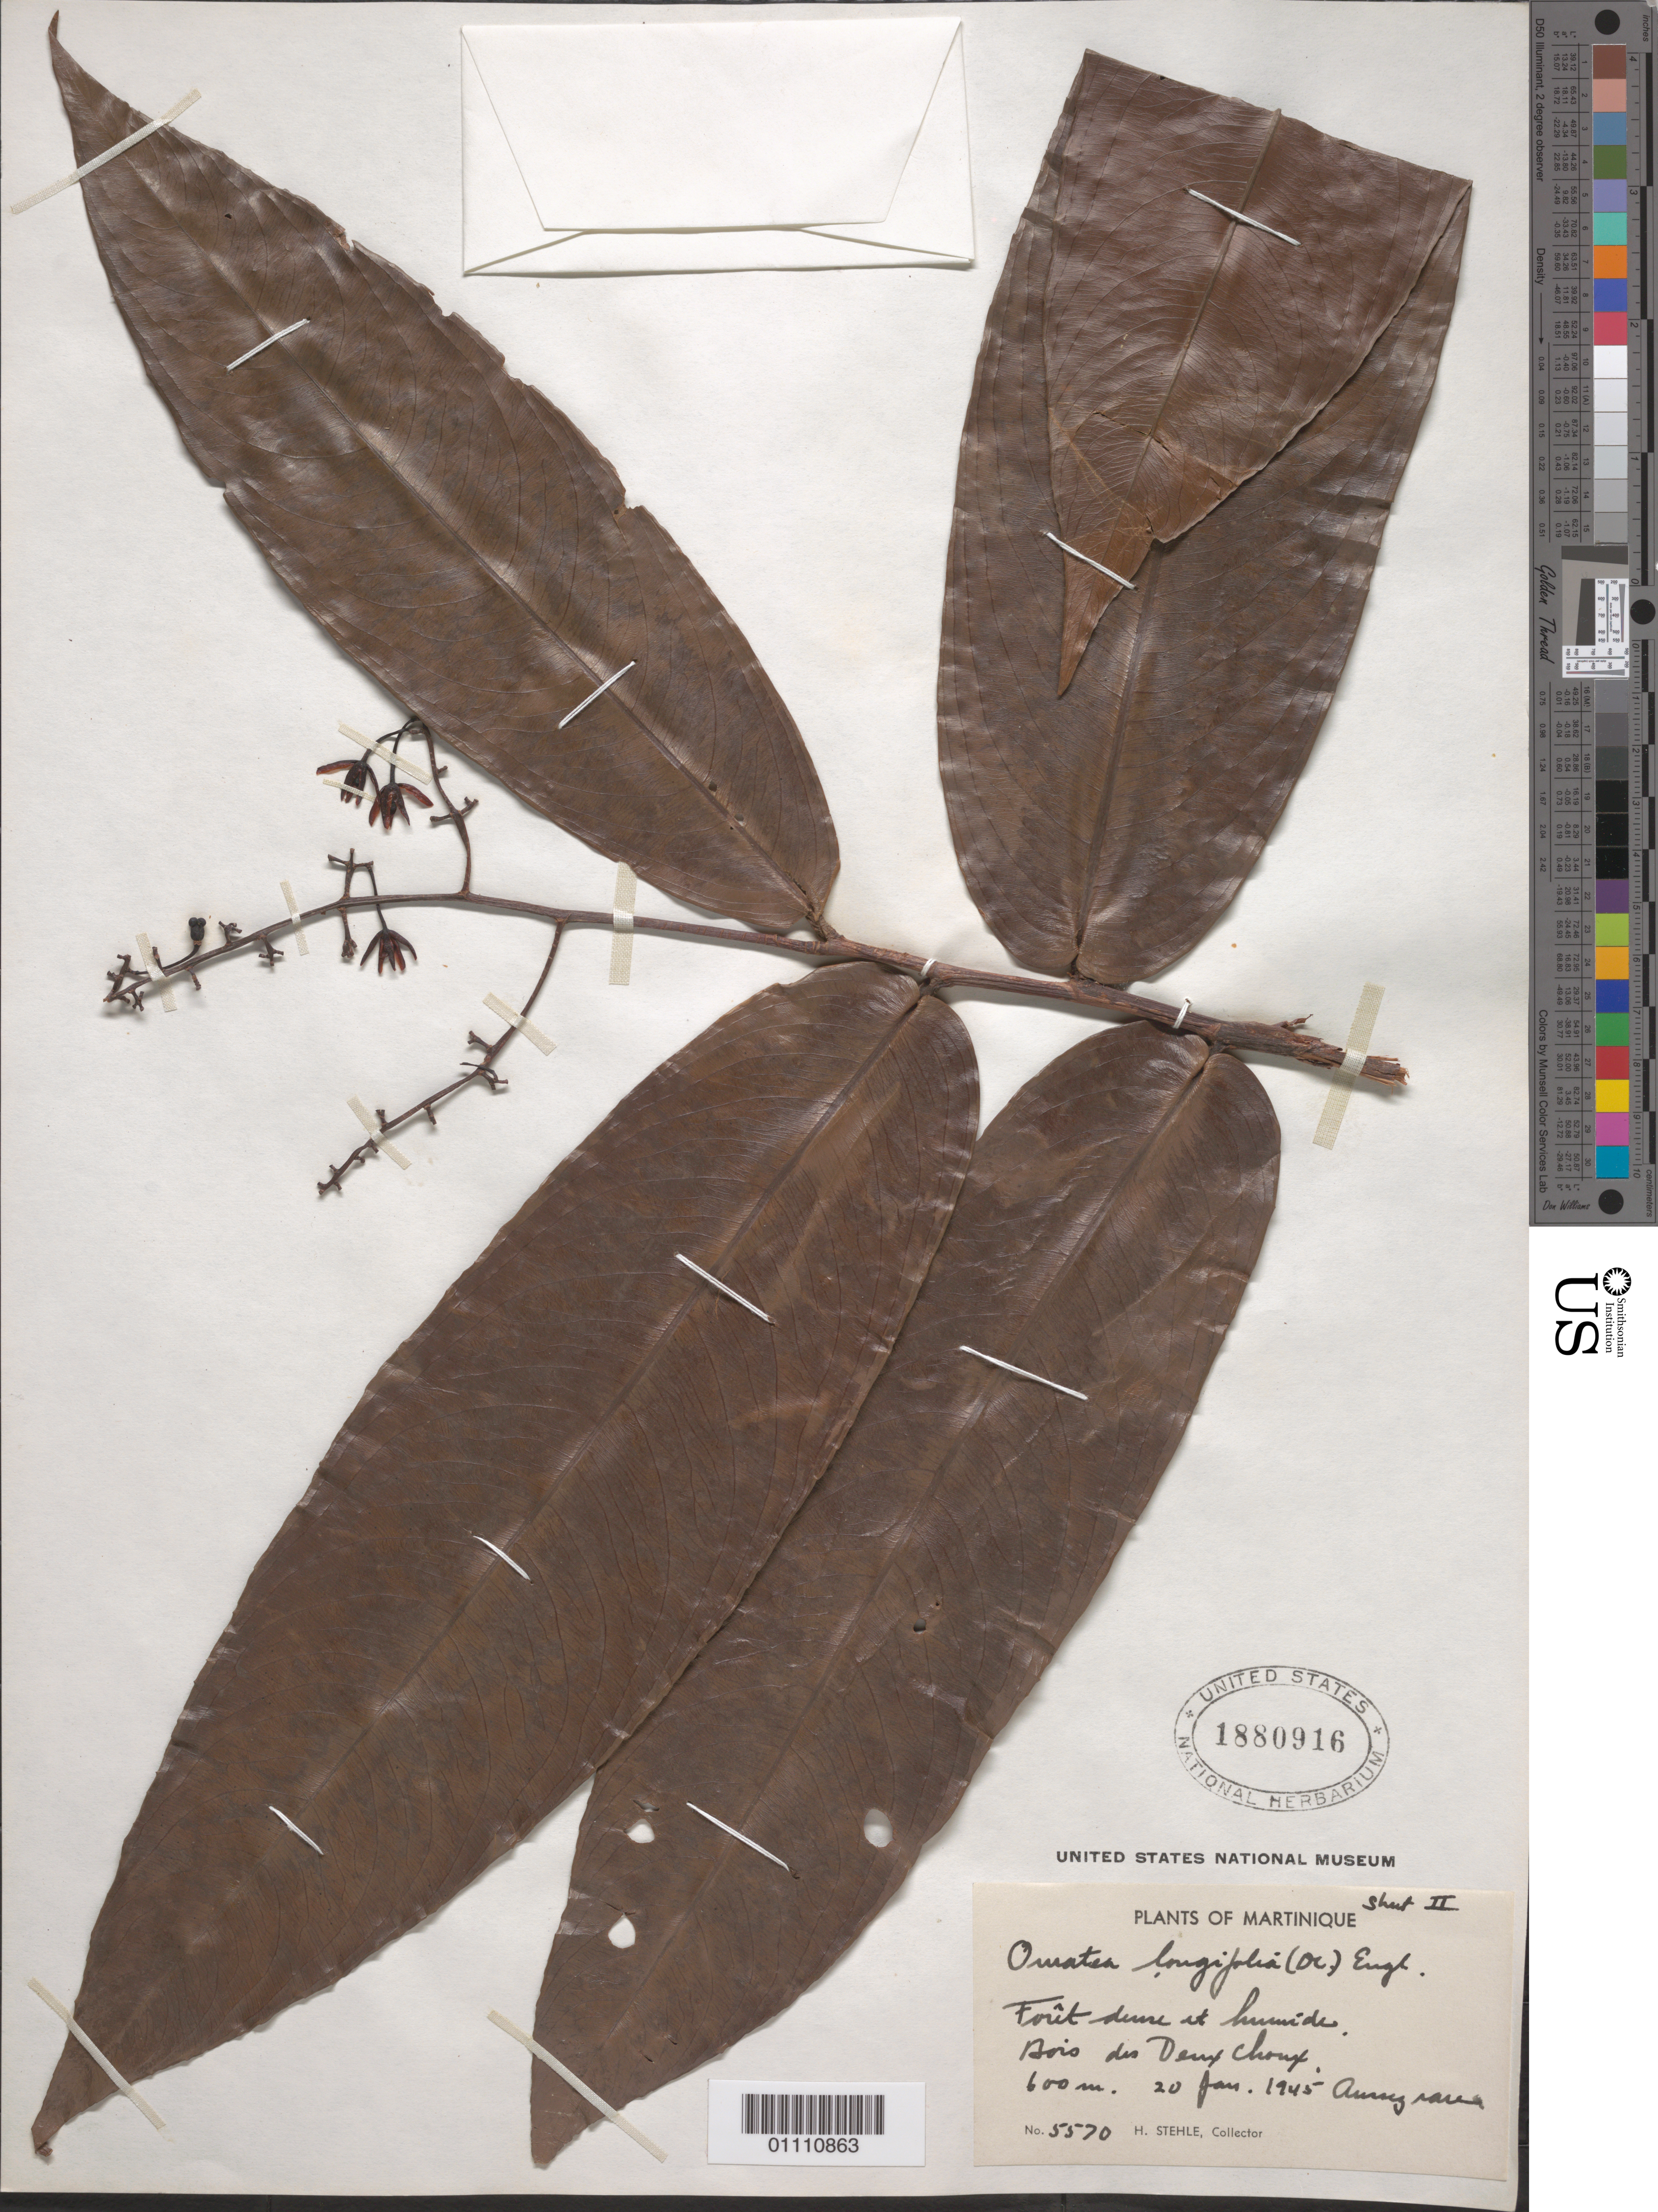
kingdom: Plantae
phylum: Tracheophyta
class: Magnoliopsida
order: Malpighiales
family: Ochnaceae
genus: Ouratea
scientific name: Ouratea longifolia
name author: (Lam.) Engl.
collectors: H. Stehlé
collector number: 5570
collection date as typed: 20 Jan 1945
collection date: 1945-01-20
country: Martinique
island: Martinique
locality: bois de deux choux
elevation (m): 600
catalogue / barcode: US 1880916